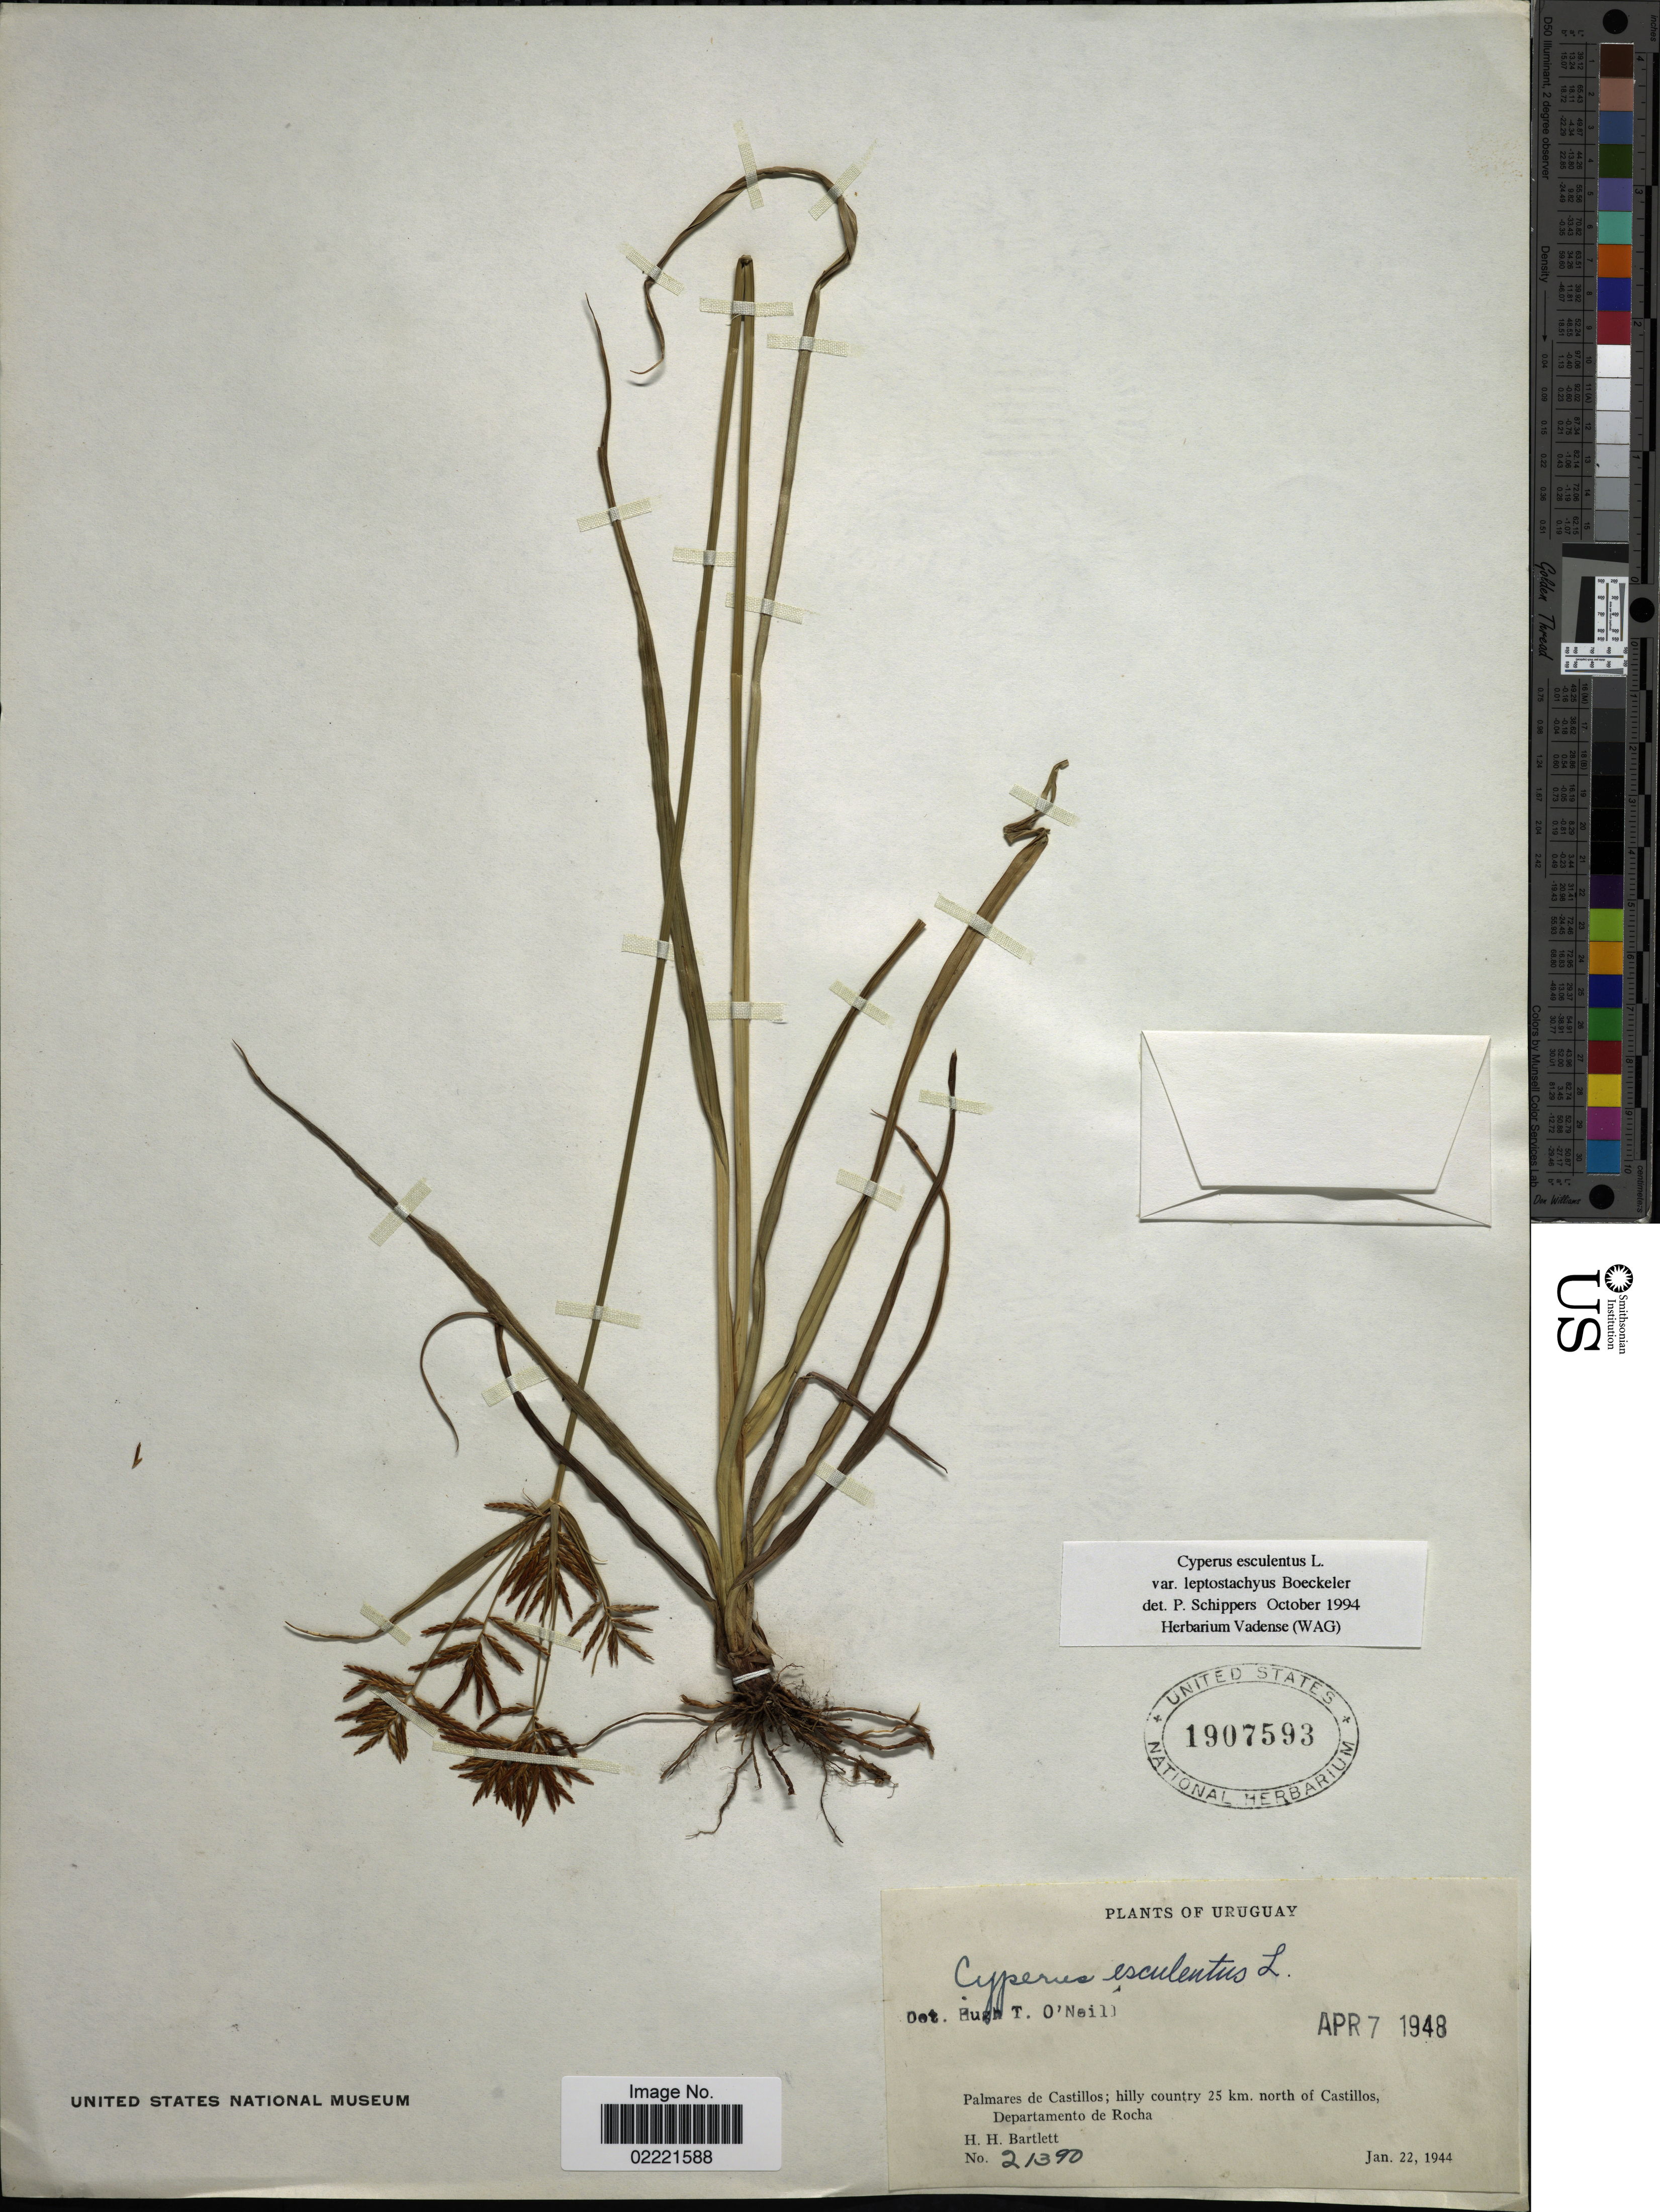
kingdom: Plantae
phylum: Tracheophyta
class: Liliopsida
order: Poales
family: Cyperaceae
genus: Cyperus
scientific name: Cyperus esculentus var. leptostachyus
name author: Boeckeler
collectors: H. H. Bartlett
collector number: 21390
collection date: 1944-01-22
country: Uruguay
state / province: Rocha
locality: Palmareds de Castillos, hilly country 25 km. north of Castillos, Departamento de Rocha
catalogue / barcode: US 1907593